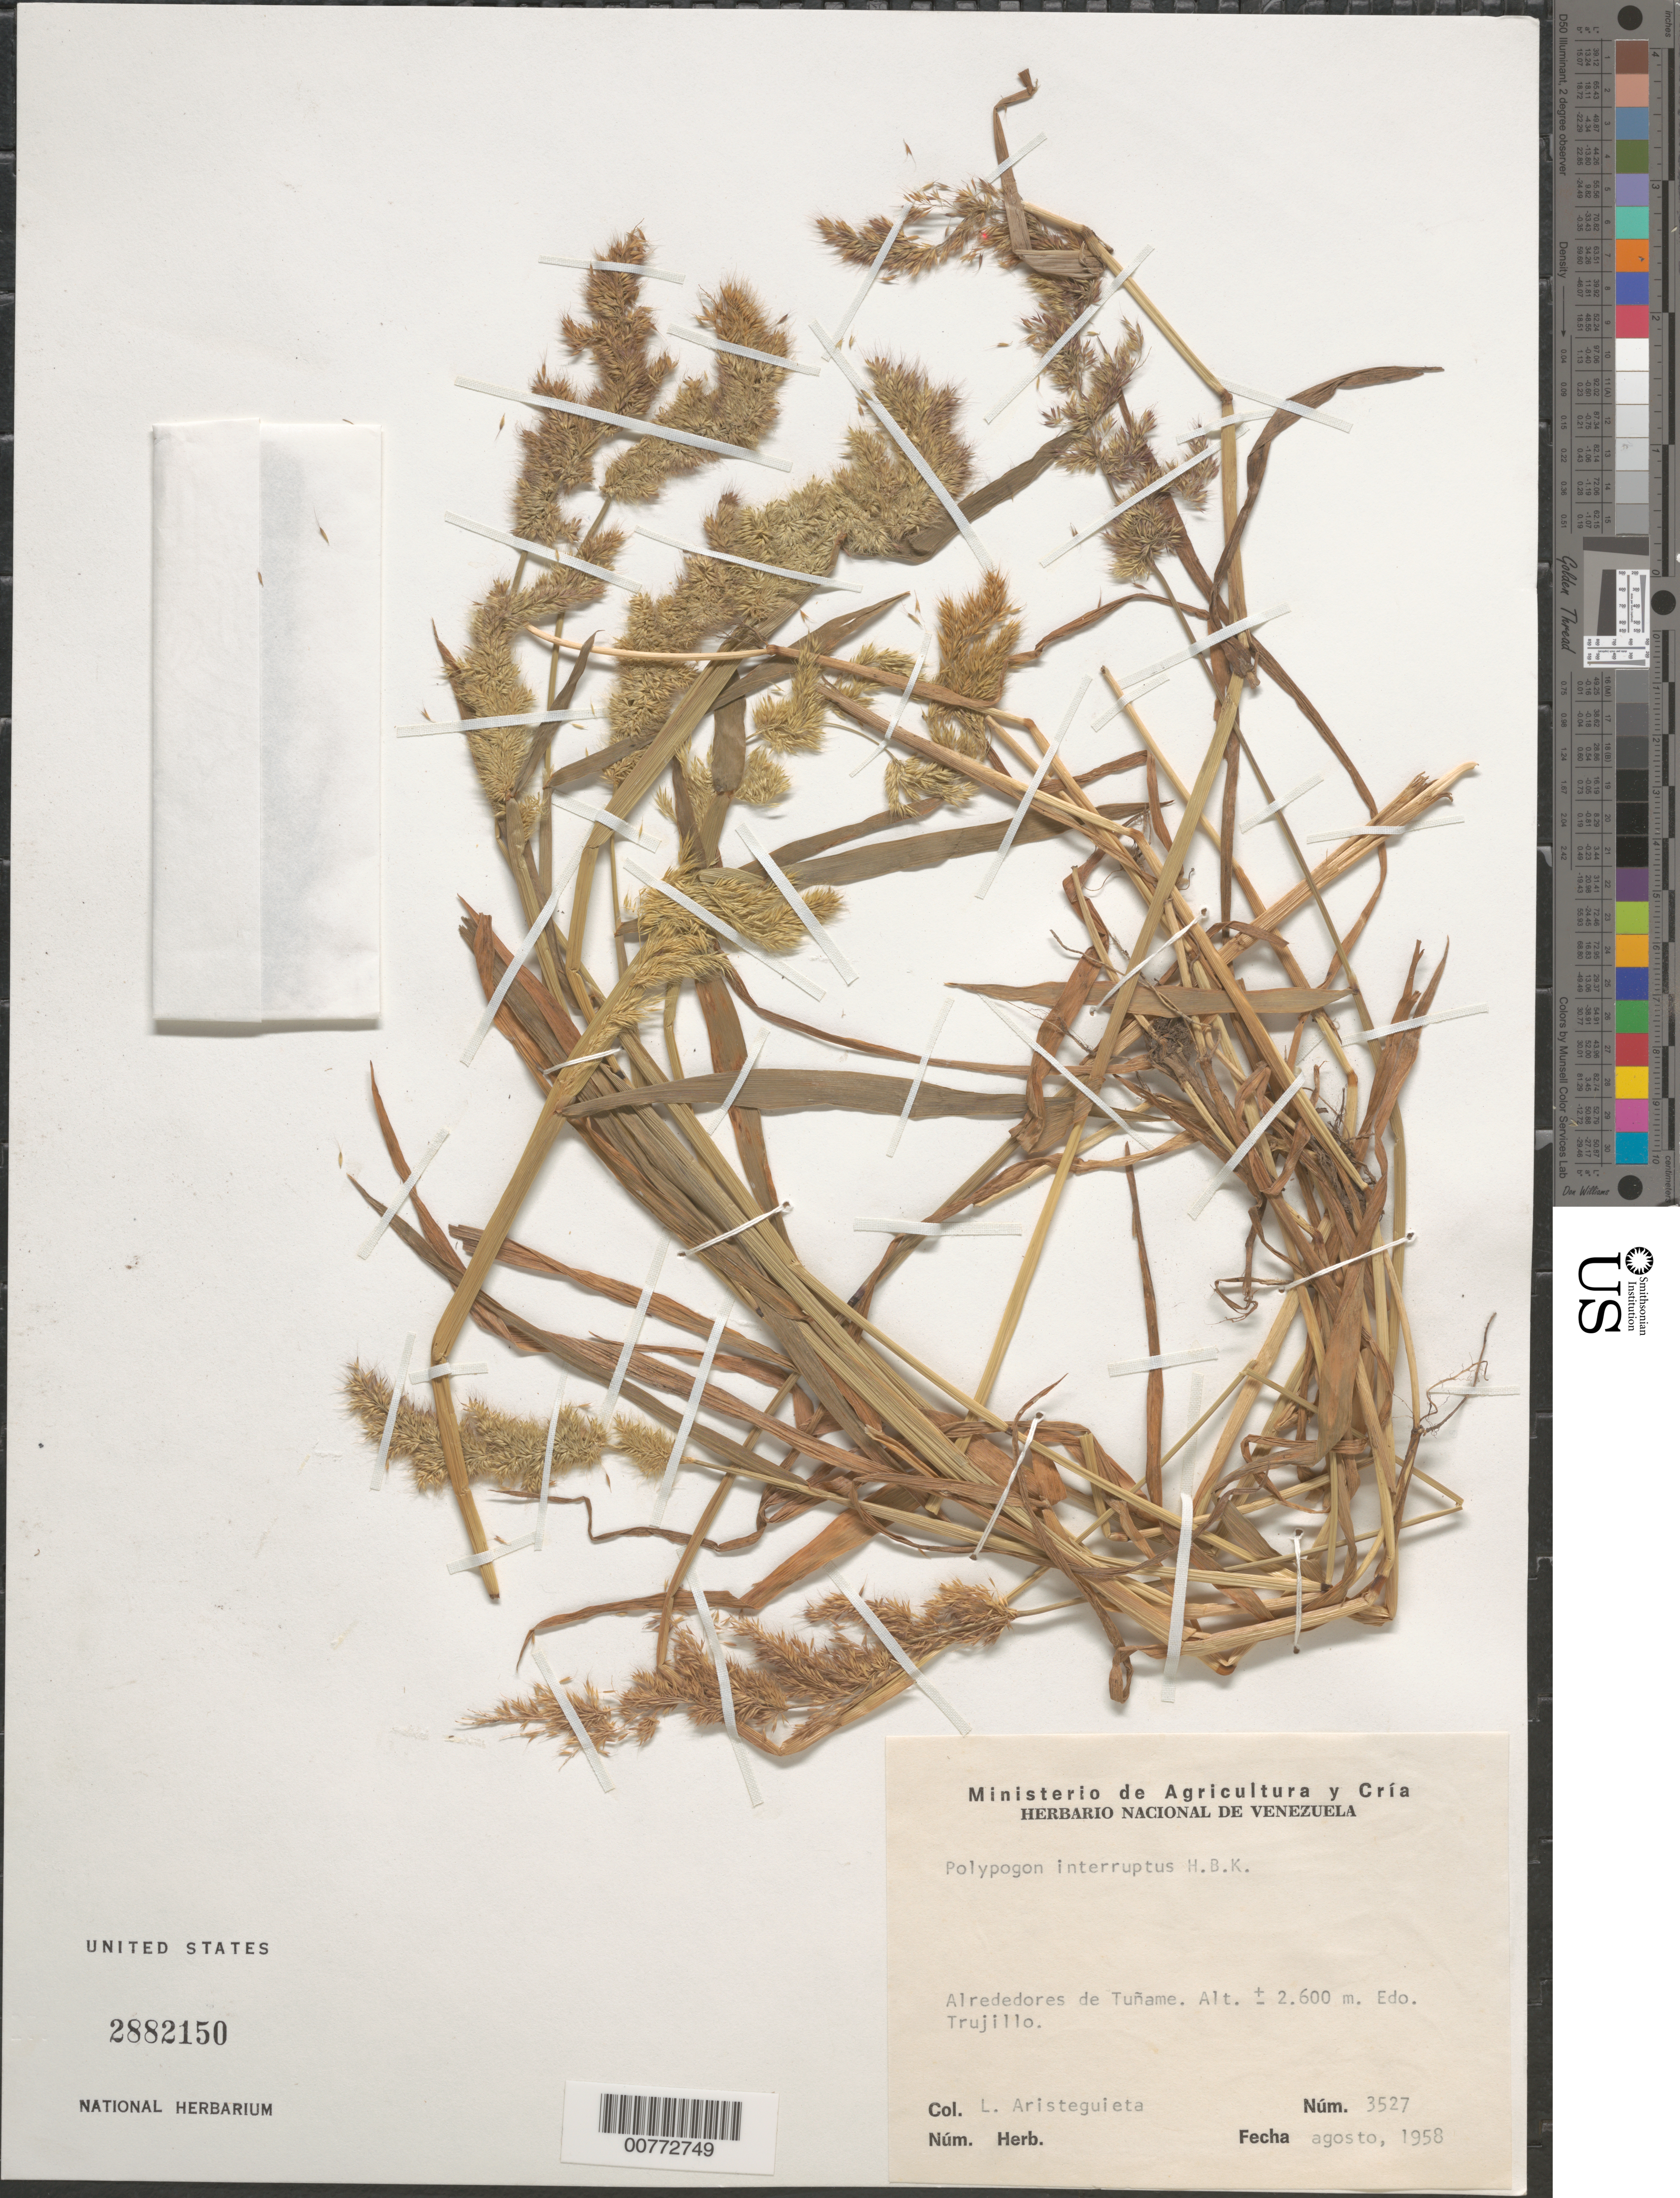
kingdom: Plantae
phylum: Tracheophyta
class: Liliopsida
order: Poales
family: Poaceae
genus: Polypogon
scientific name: Polypogon interruptus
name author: Kunth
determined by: Aristeguieta, L.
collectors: L. Aristeguieta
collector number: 3527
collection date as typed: Aug 1958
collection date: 1958-08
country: Venezuela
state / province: Trujillo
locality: Alrededores de Tuñame.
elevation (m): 2600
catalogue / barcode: US 2882150